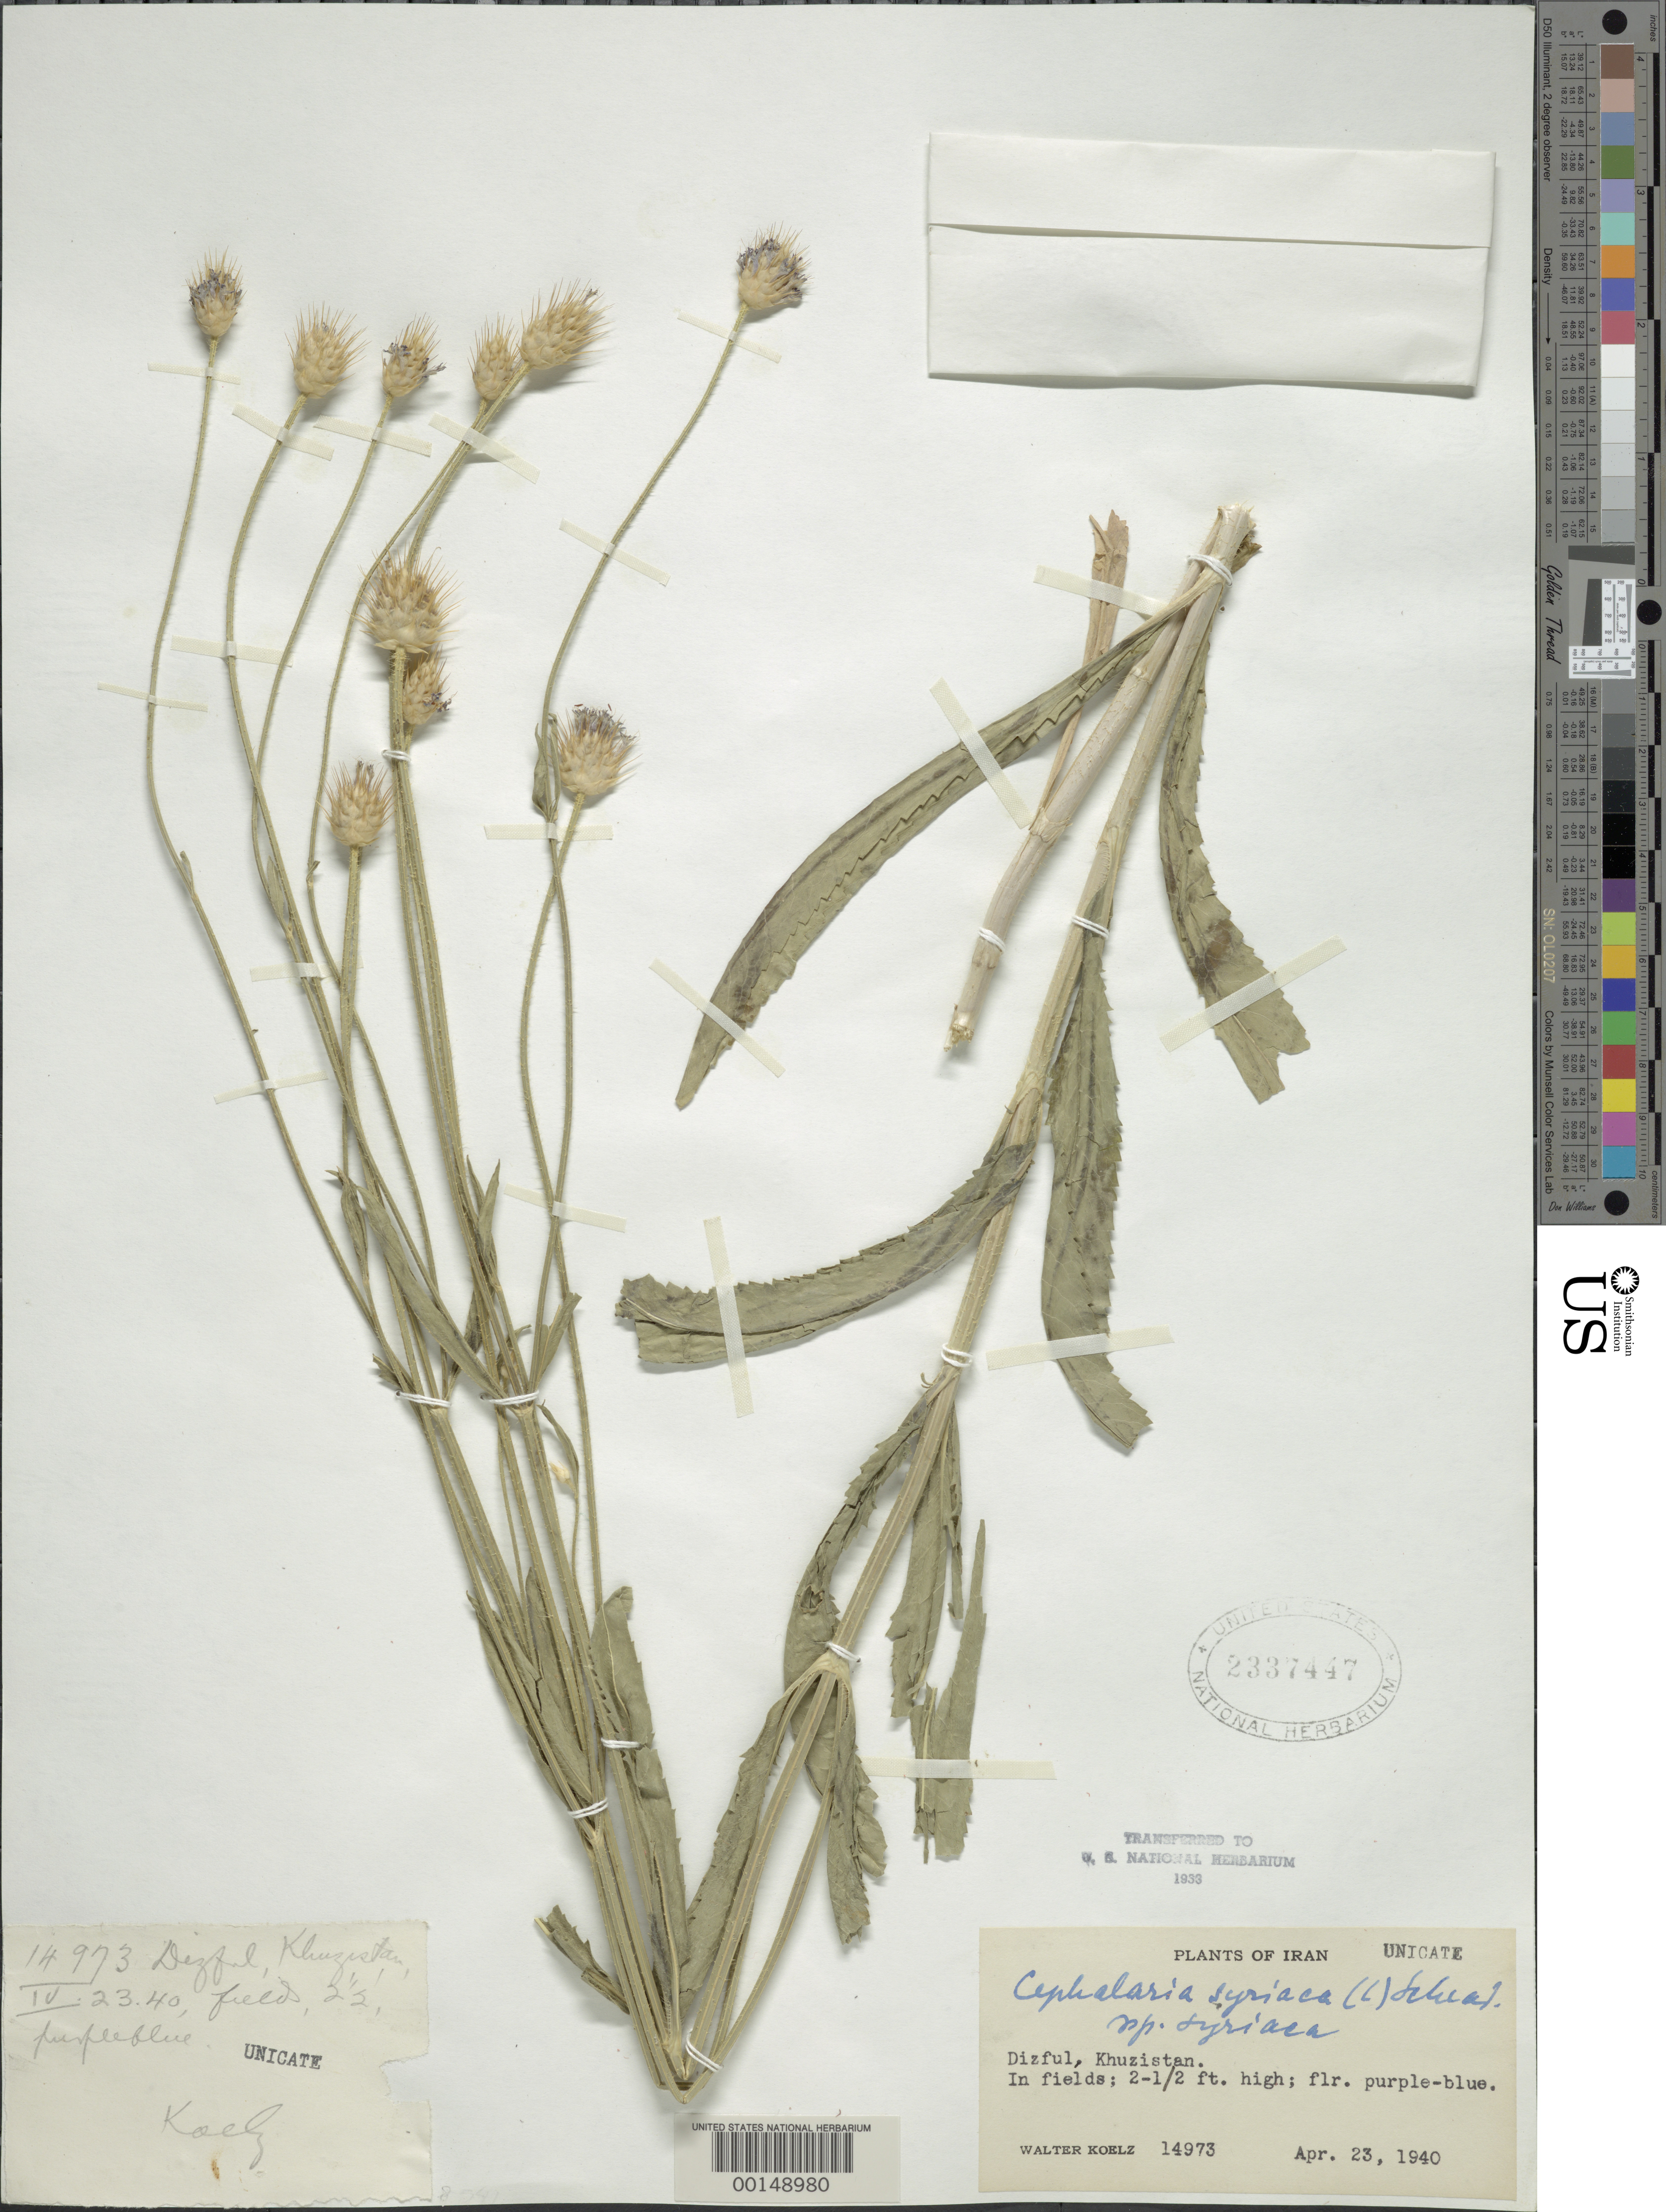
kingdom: Plantae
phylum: Tracheophyta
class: Magnoliopsida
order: Dipsacales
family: Caprifoliaceae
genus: Cephalaria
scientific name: Cephalaria syriaca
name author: Schrad.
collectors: W. N. Koelz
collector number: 14973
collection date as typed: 23 Apr 1940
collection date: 1940-04-23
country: Iran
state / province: Khuzestan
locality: (Kurzistan), Dizful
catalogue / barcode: US 2337447